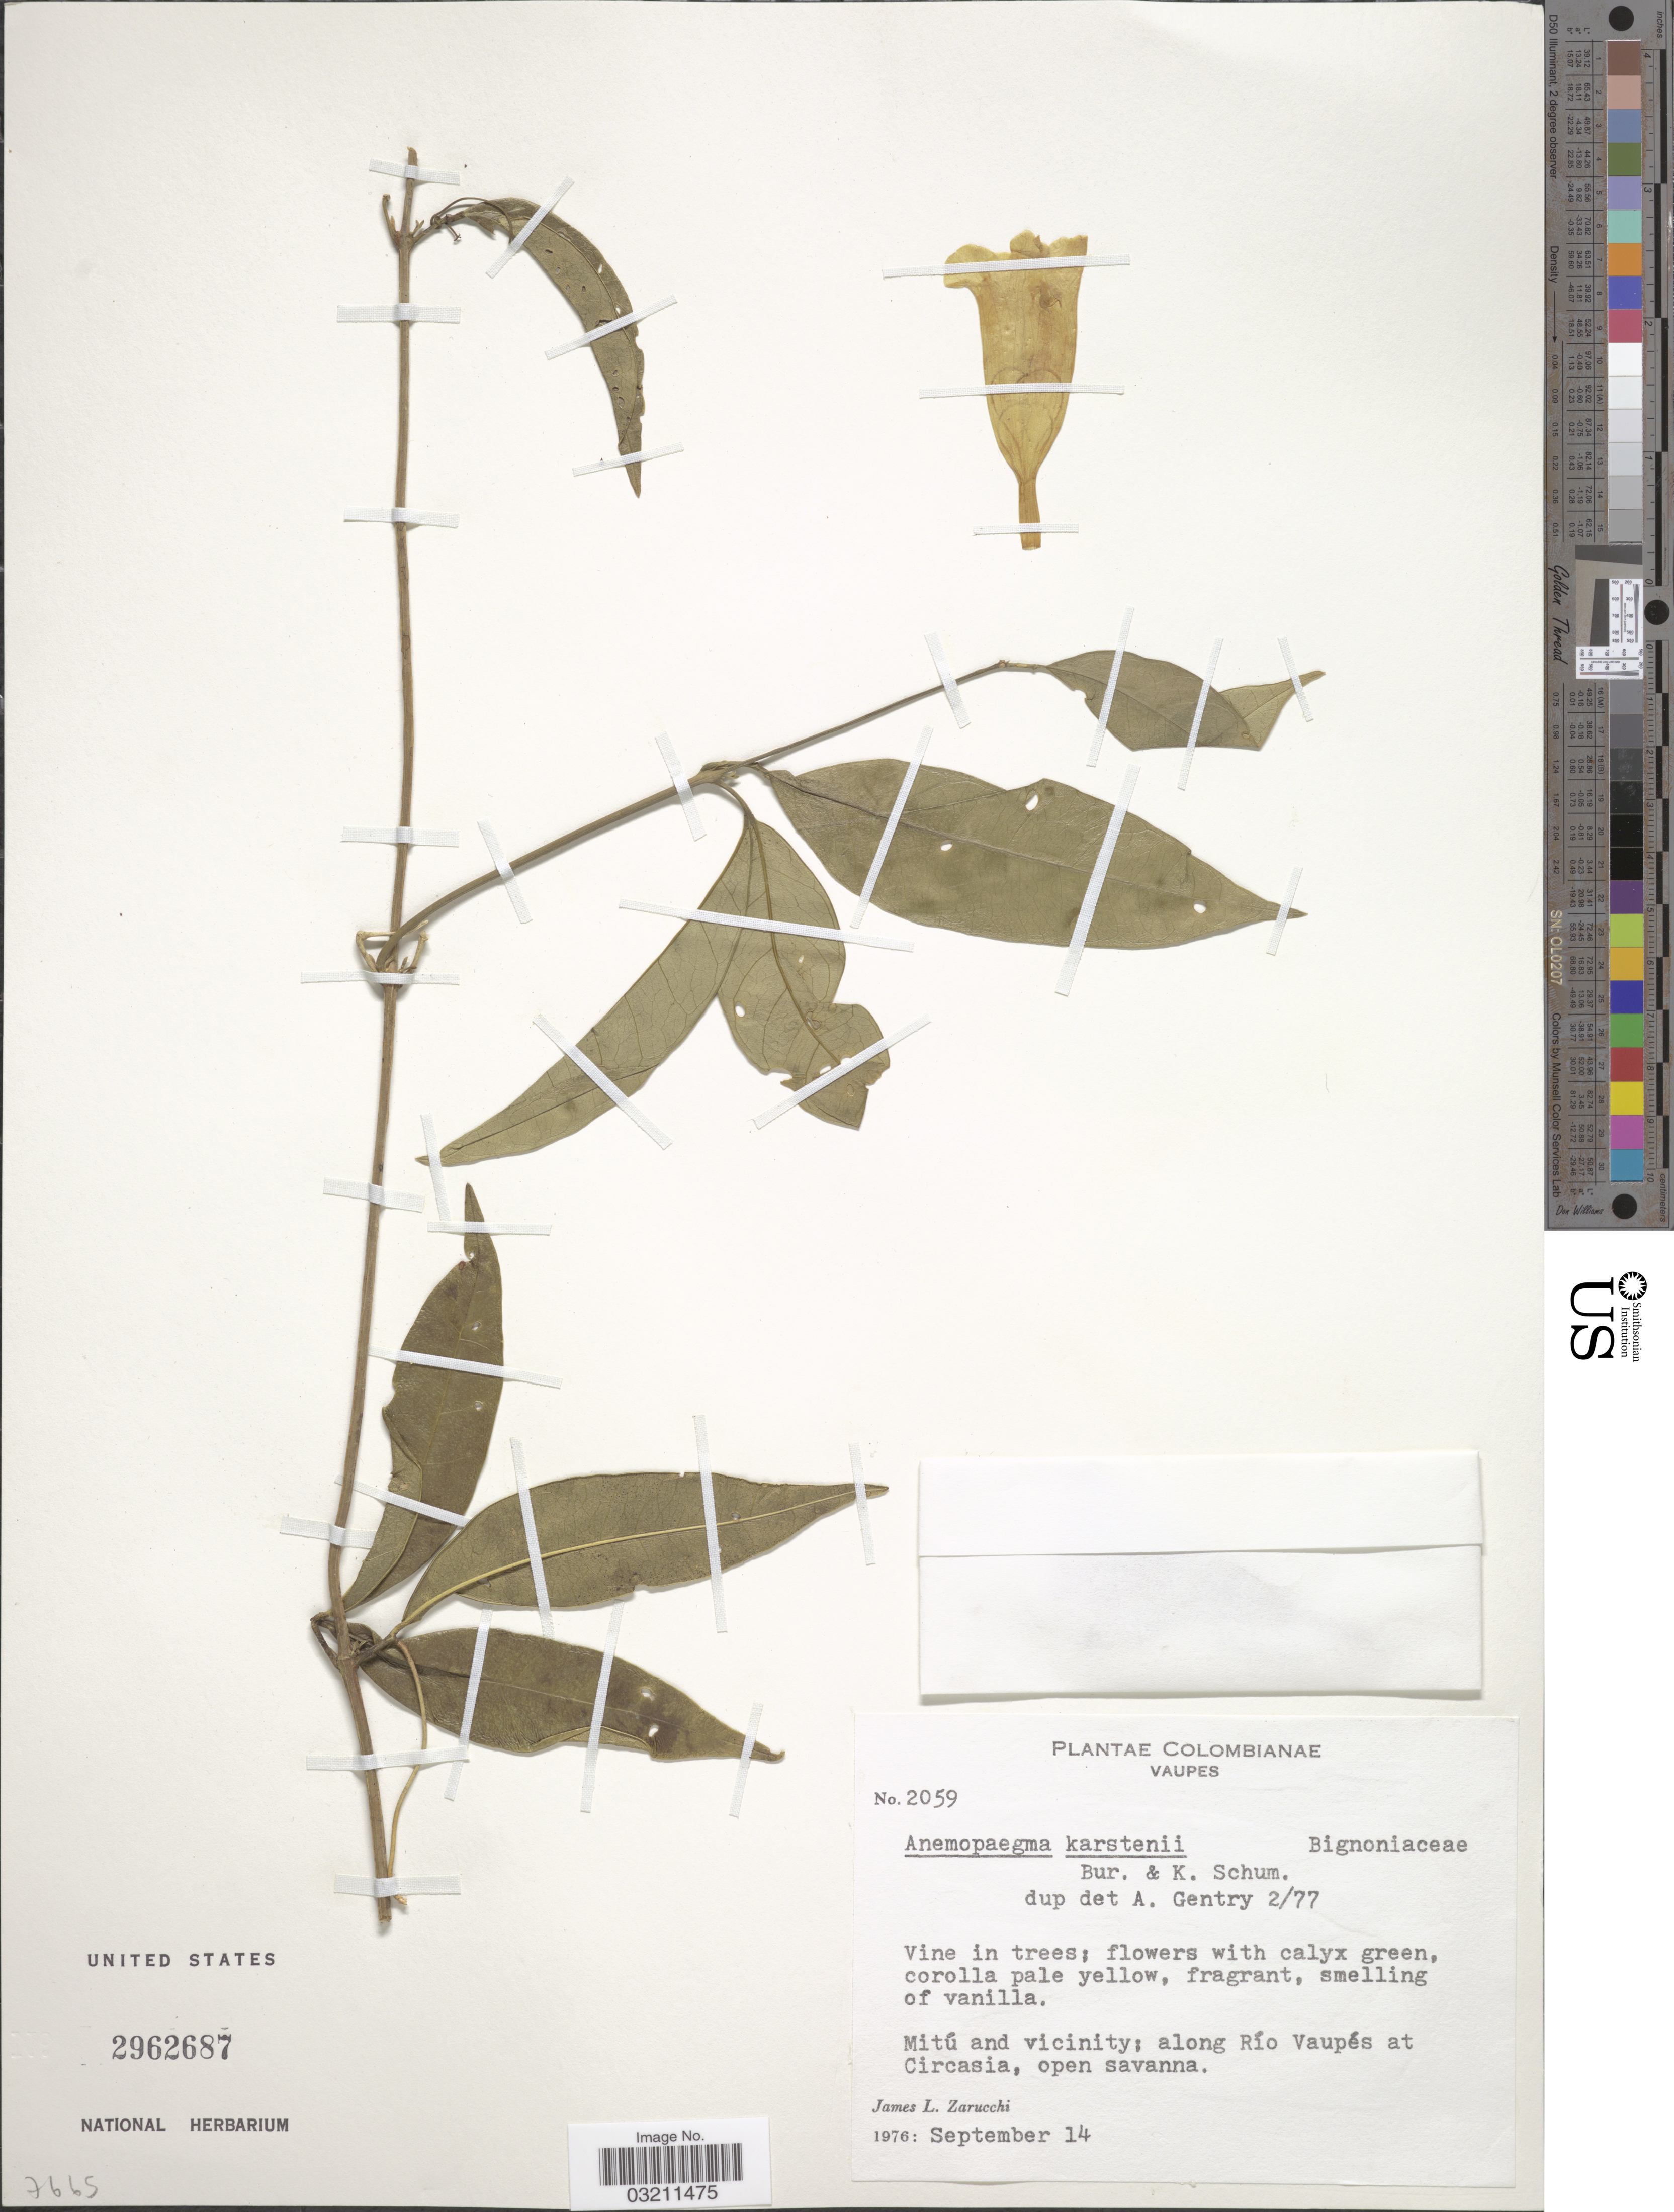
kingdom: Plantae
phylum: Tracheophyta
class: Magnoliopsida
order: Lamiales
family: Bignoniaceae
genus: Anemopaegma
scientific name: Anemopaegma karstenii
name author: Bureau & K. Schum.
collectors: J. L. Zarucchi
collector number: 2059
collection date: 1976-09-14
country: Colombia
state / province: Vaupés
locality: Mitú and vicinity; along Río Vaupés at Circasia.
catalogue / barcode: US 2962687